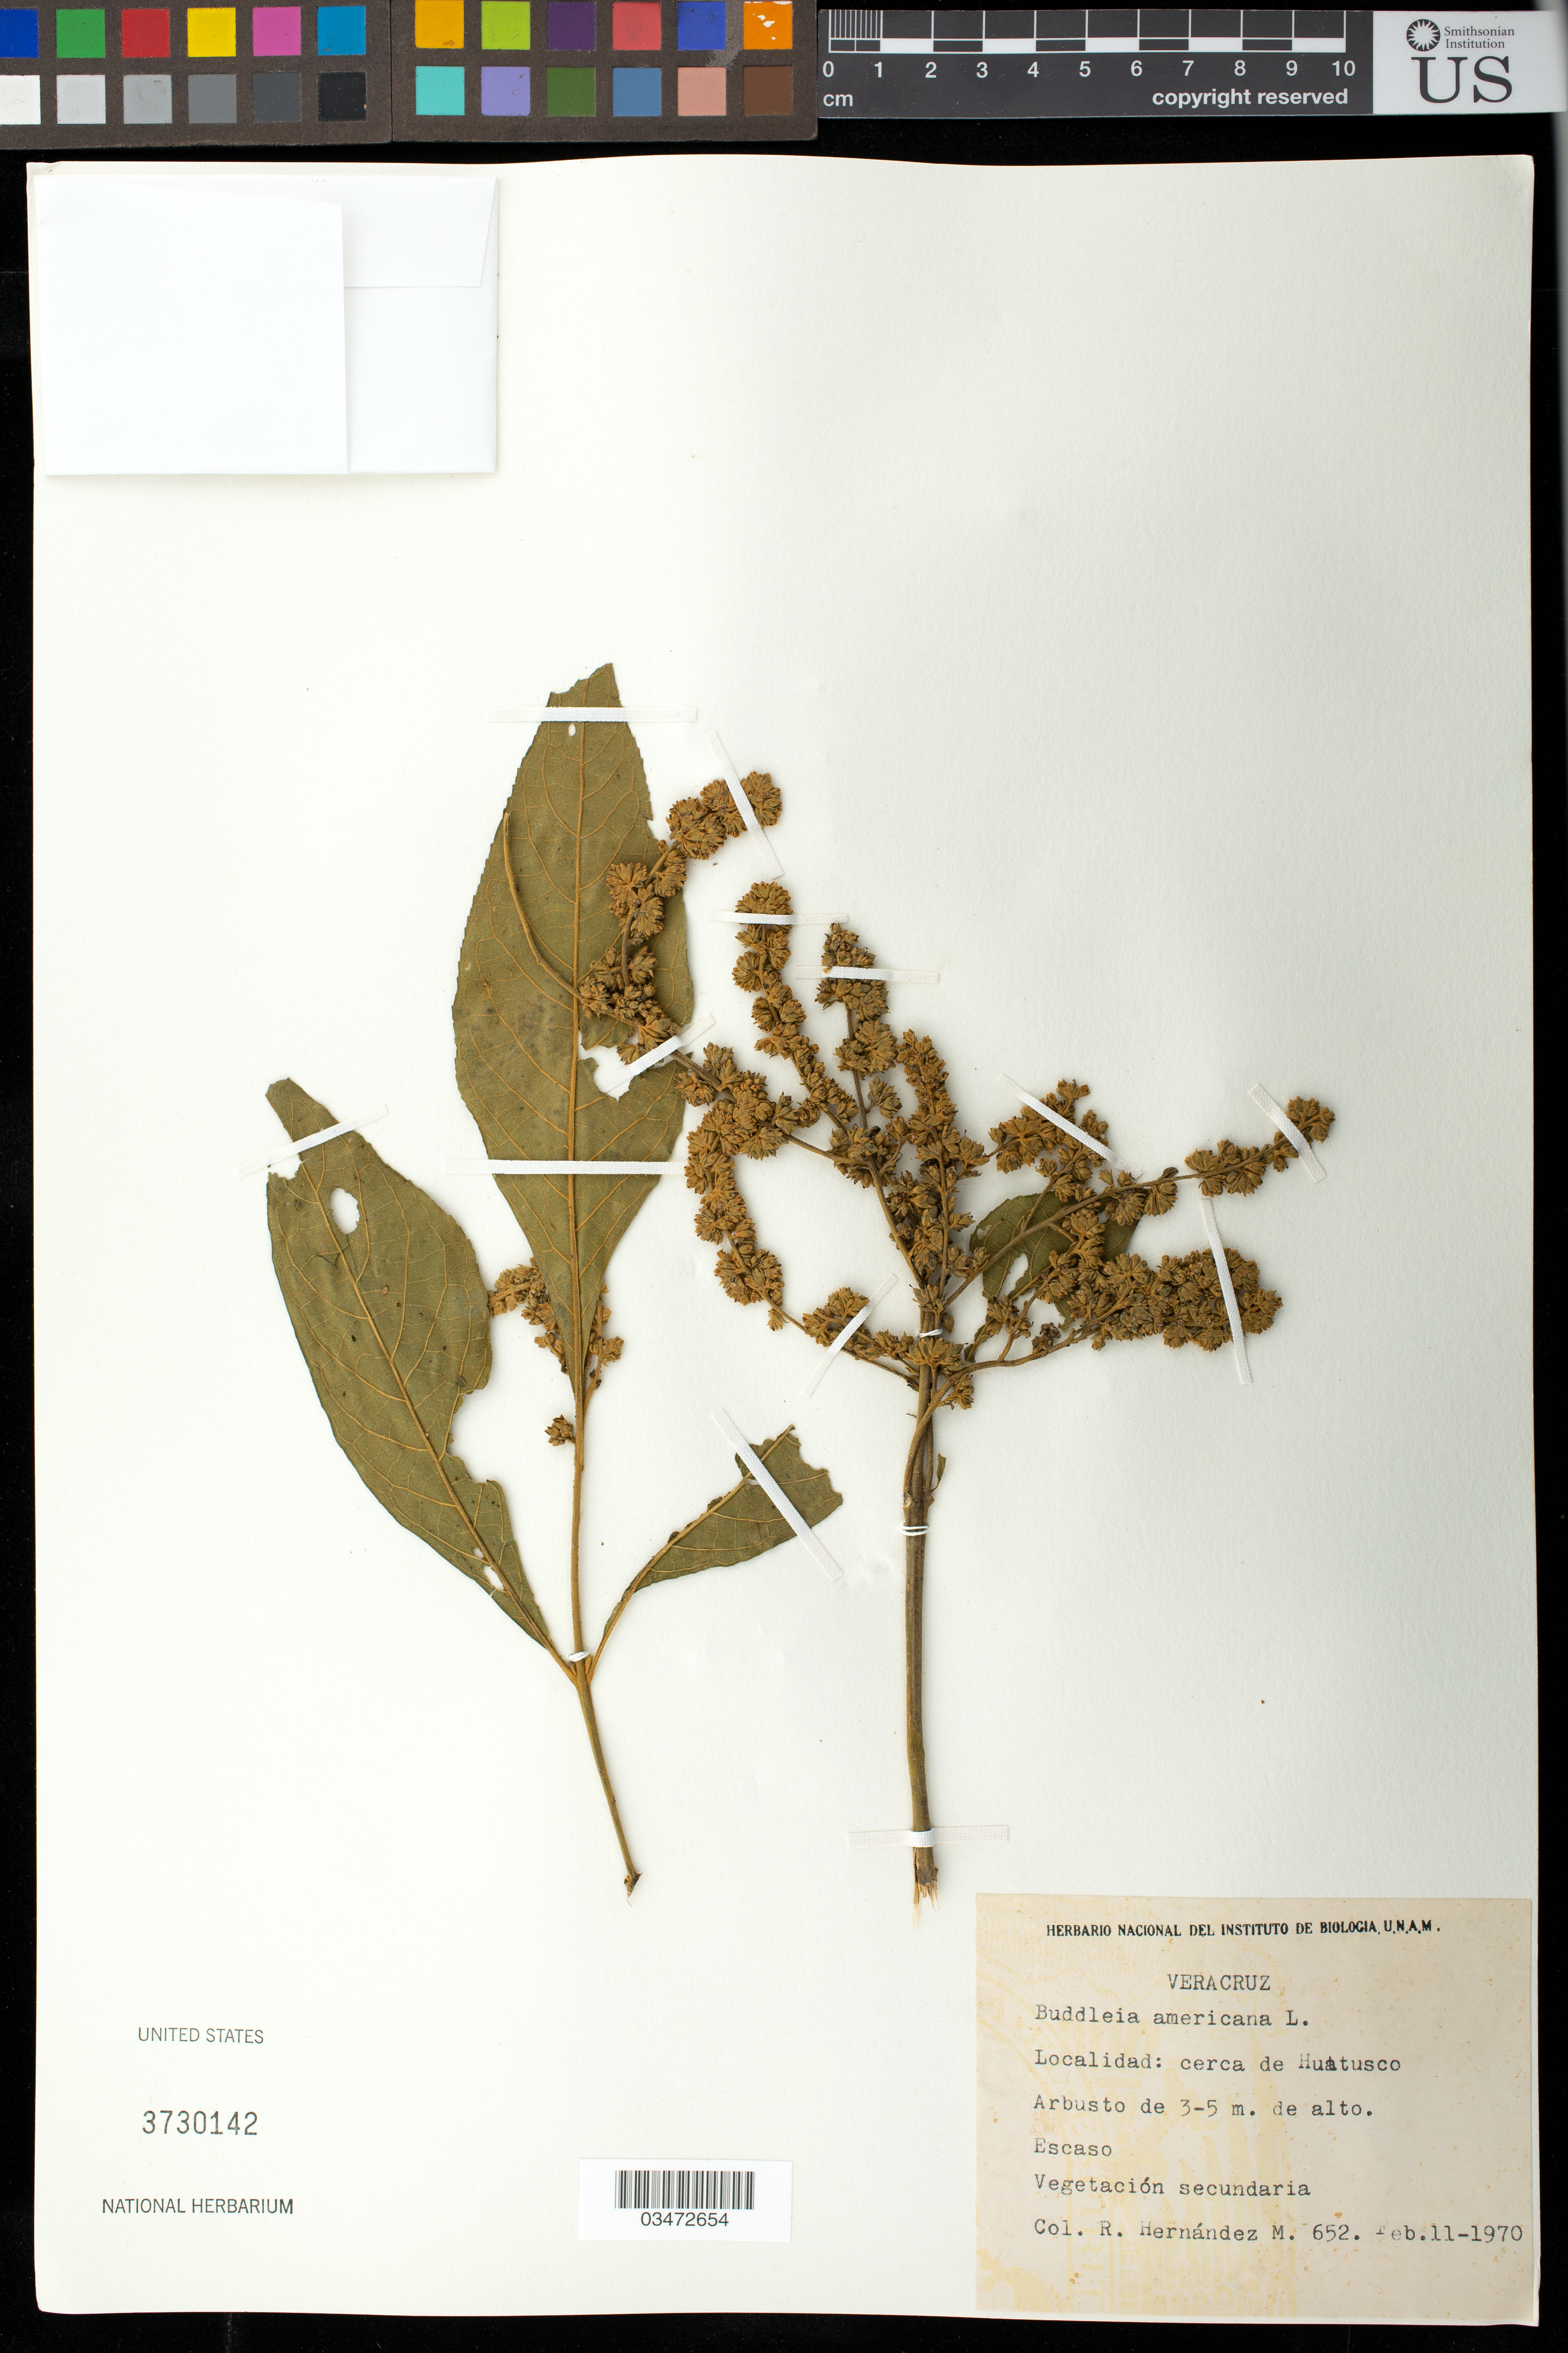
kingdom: Plantae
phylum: Tracheophyta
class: Magnoliopsida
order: Lamiales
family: Scrophulariaceae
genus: Buddleja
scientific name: Buddleja americana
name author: L.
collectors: R. Hernández M.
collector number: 652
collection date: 1970-02-11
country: Mexico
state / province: Veracruz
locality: cerca de Huatusco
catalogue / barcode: US 3730142